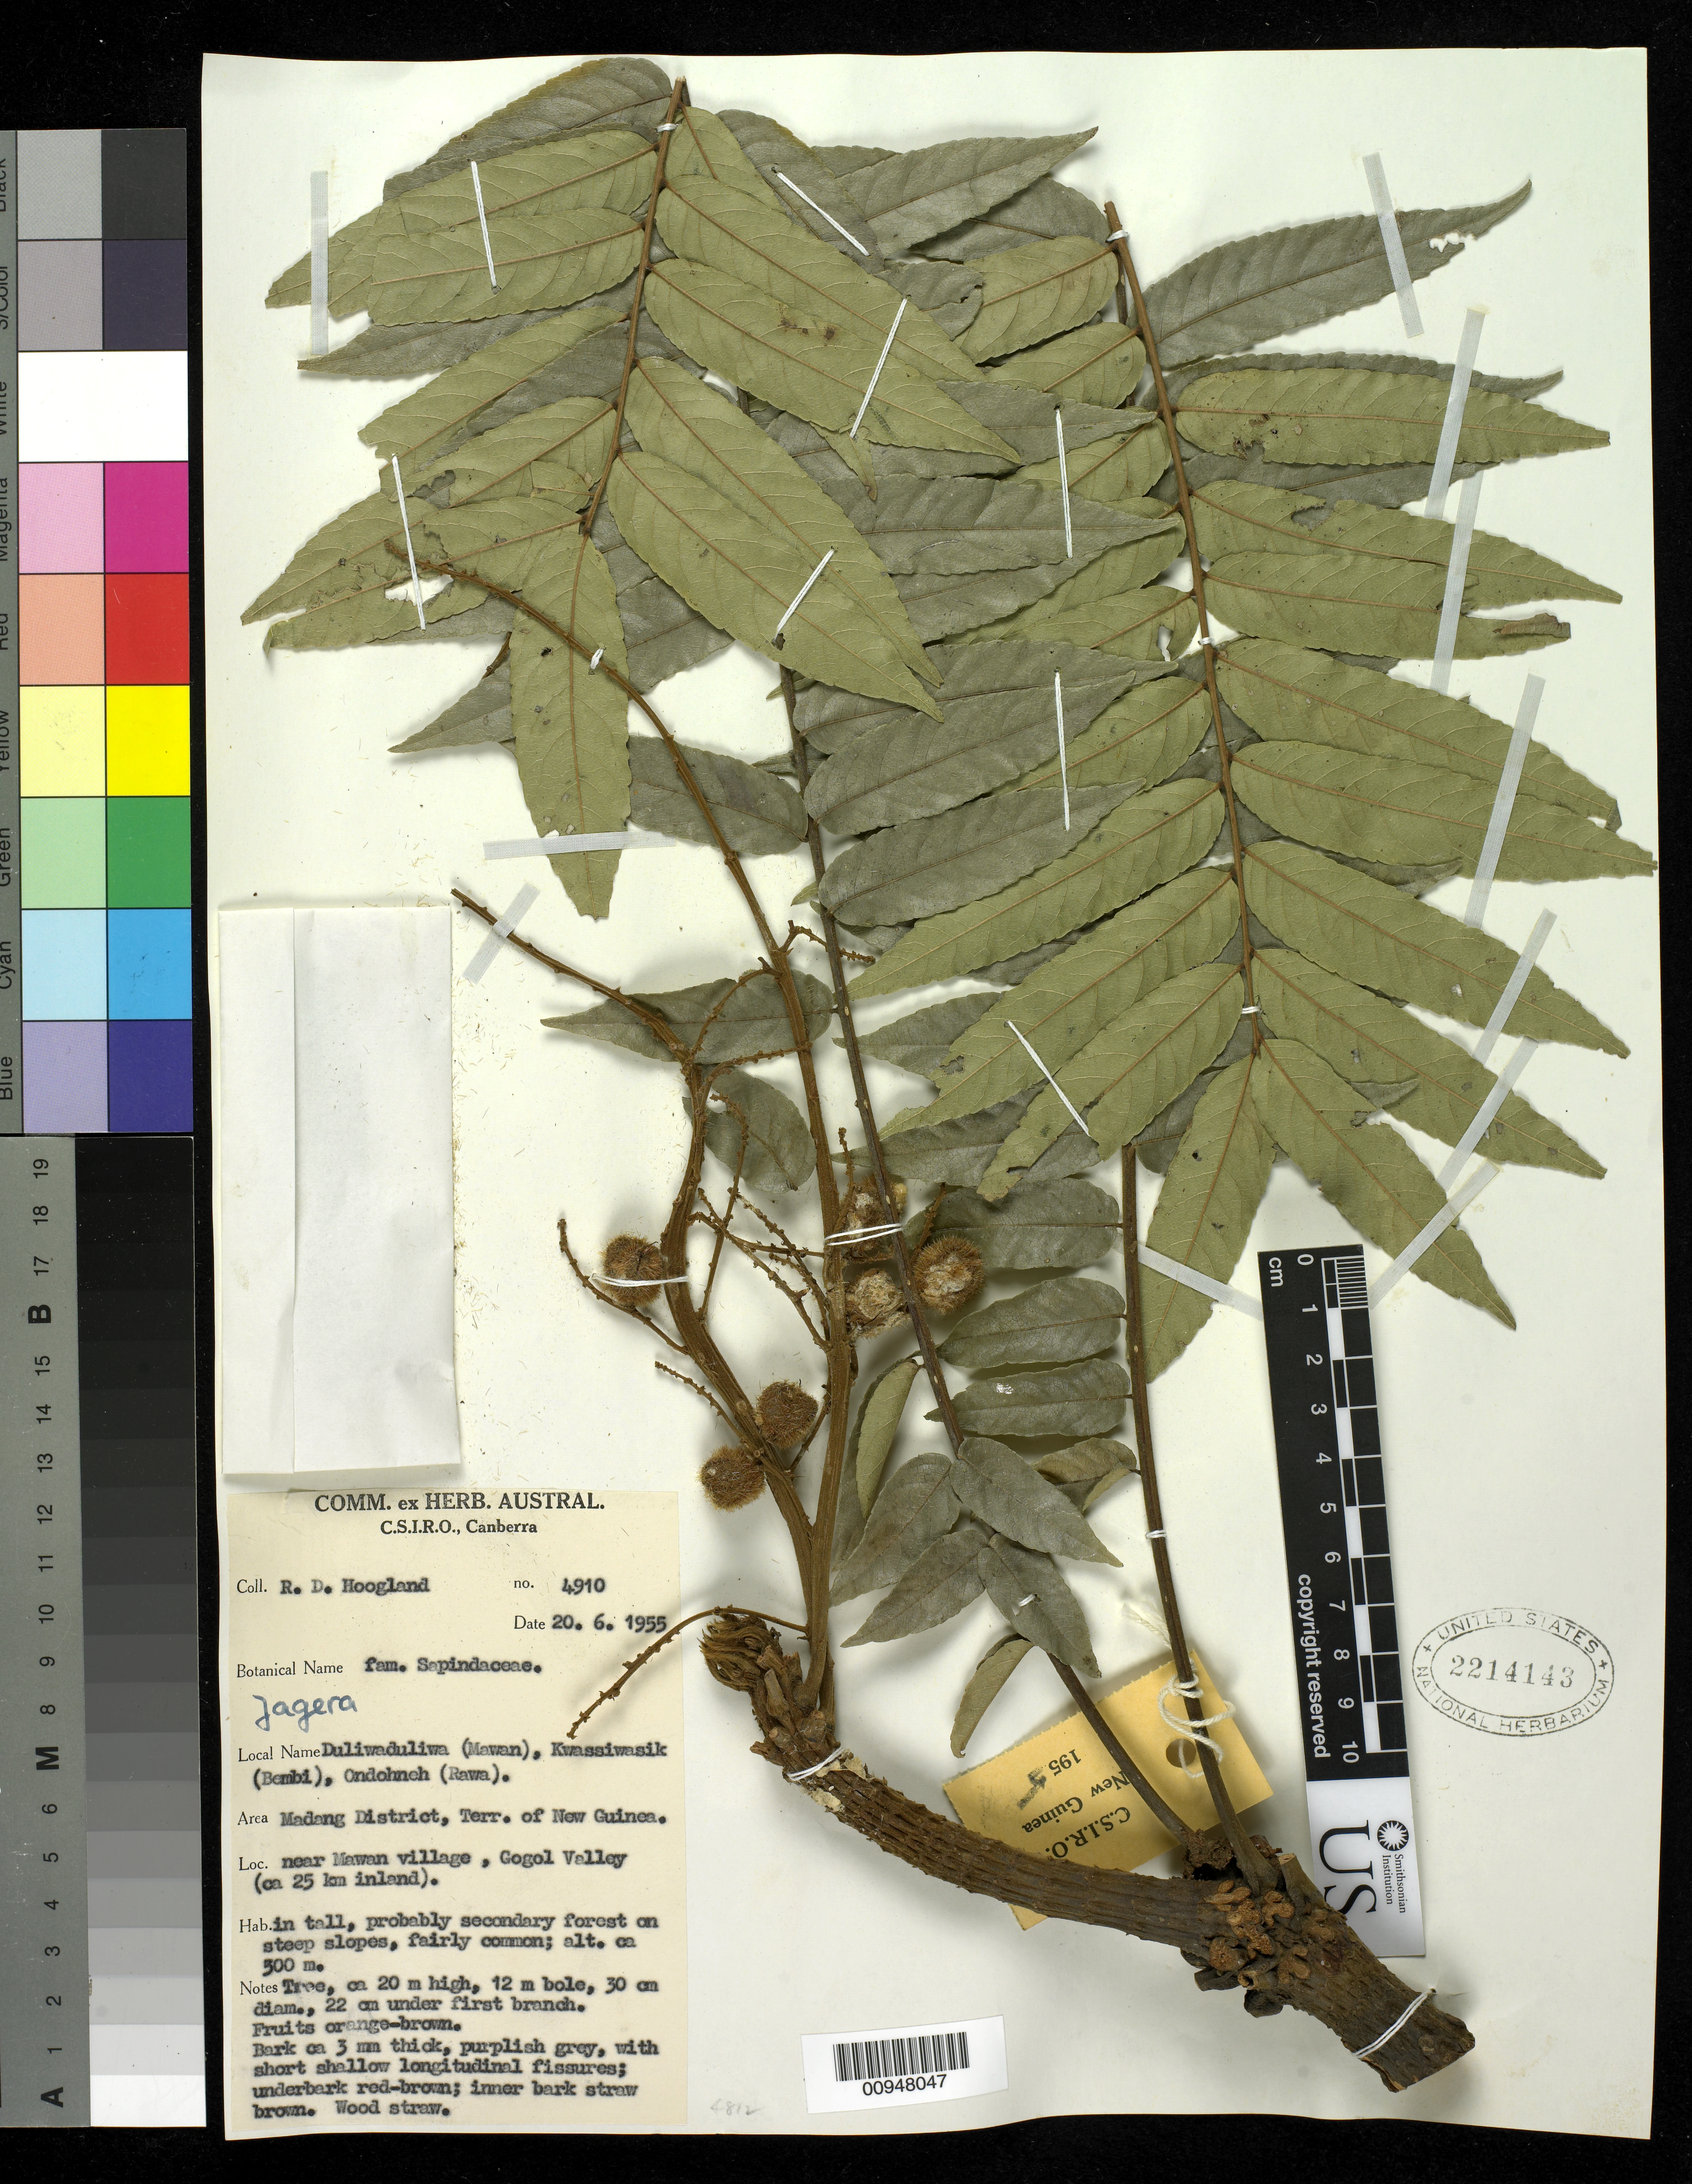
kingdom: Plantae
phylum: Tracheophyta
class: Magnoliopsida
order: Sapindales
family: Sapindaceae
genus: Jagera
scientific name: Jagera sp.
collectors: R. D. Hoogland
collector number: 4910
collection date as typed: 20 Jun 1955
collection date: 1955-06-20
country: Papua New Guinea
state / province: Madang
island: New Guinea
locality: Near Mawan village, Gogol Valley (on 25 km inland)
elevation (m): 500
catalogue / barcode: US 2214143